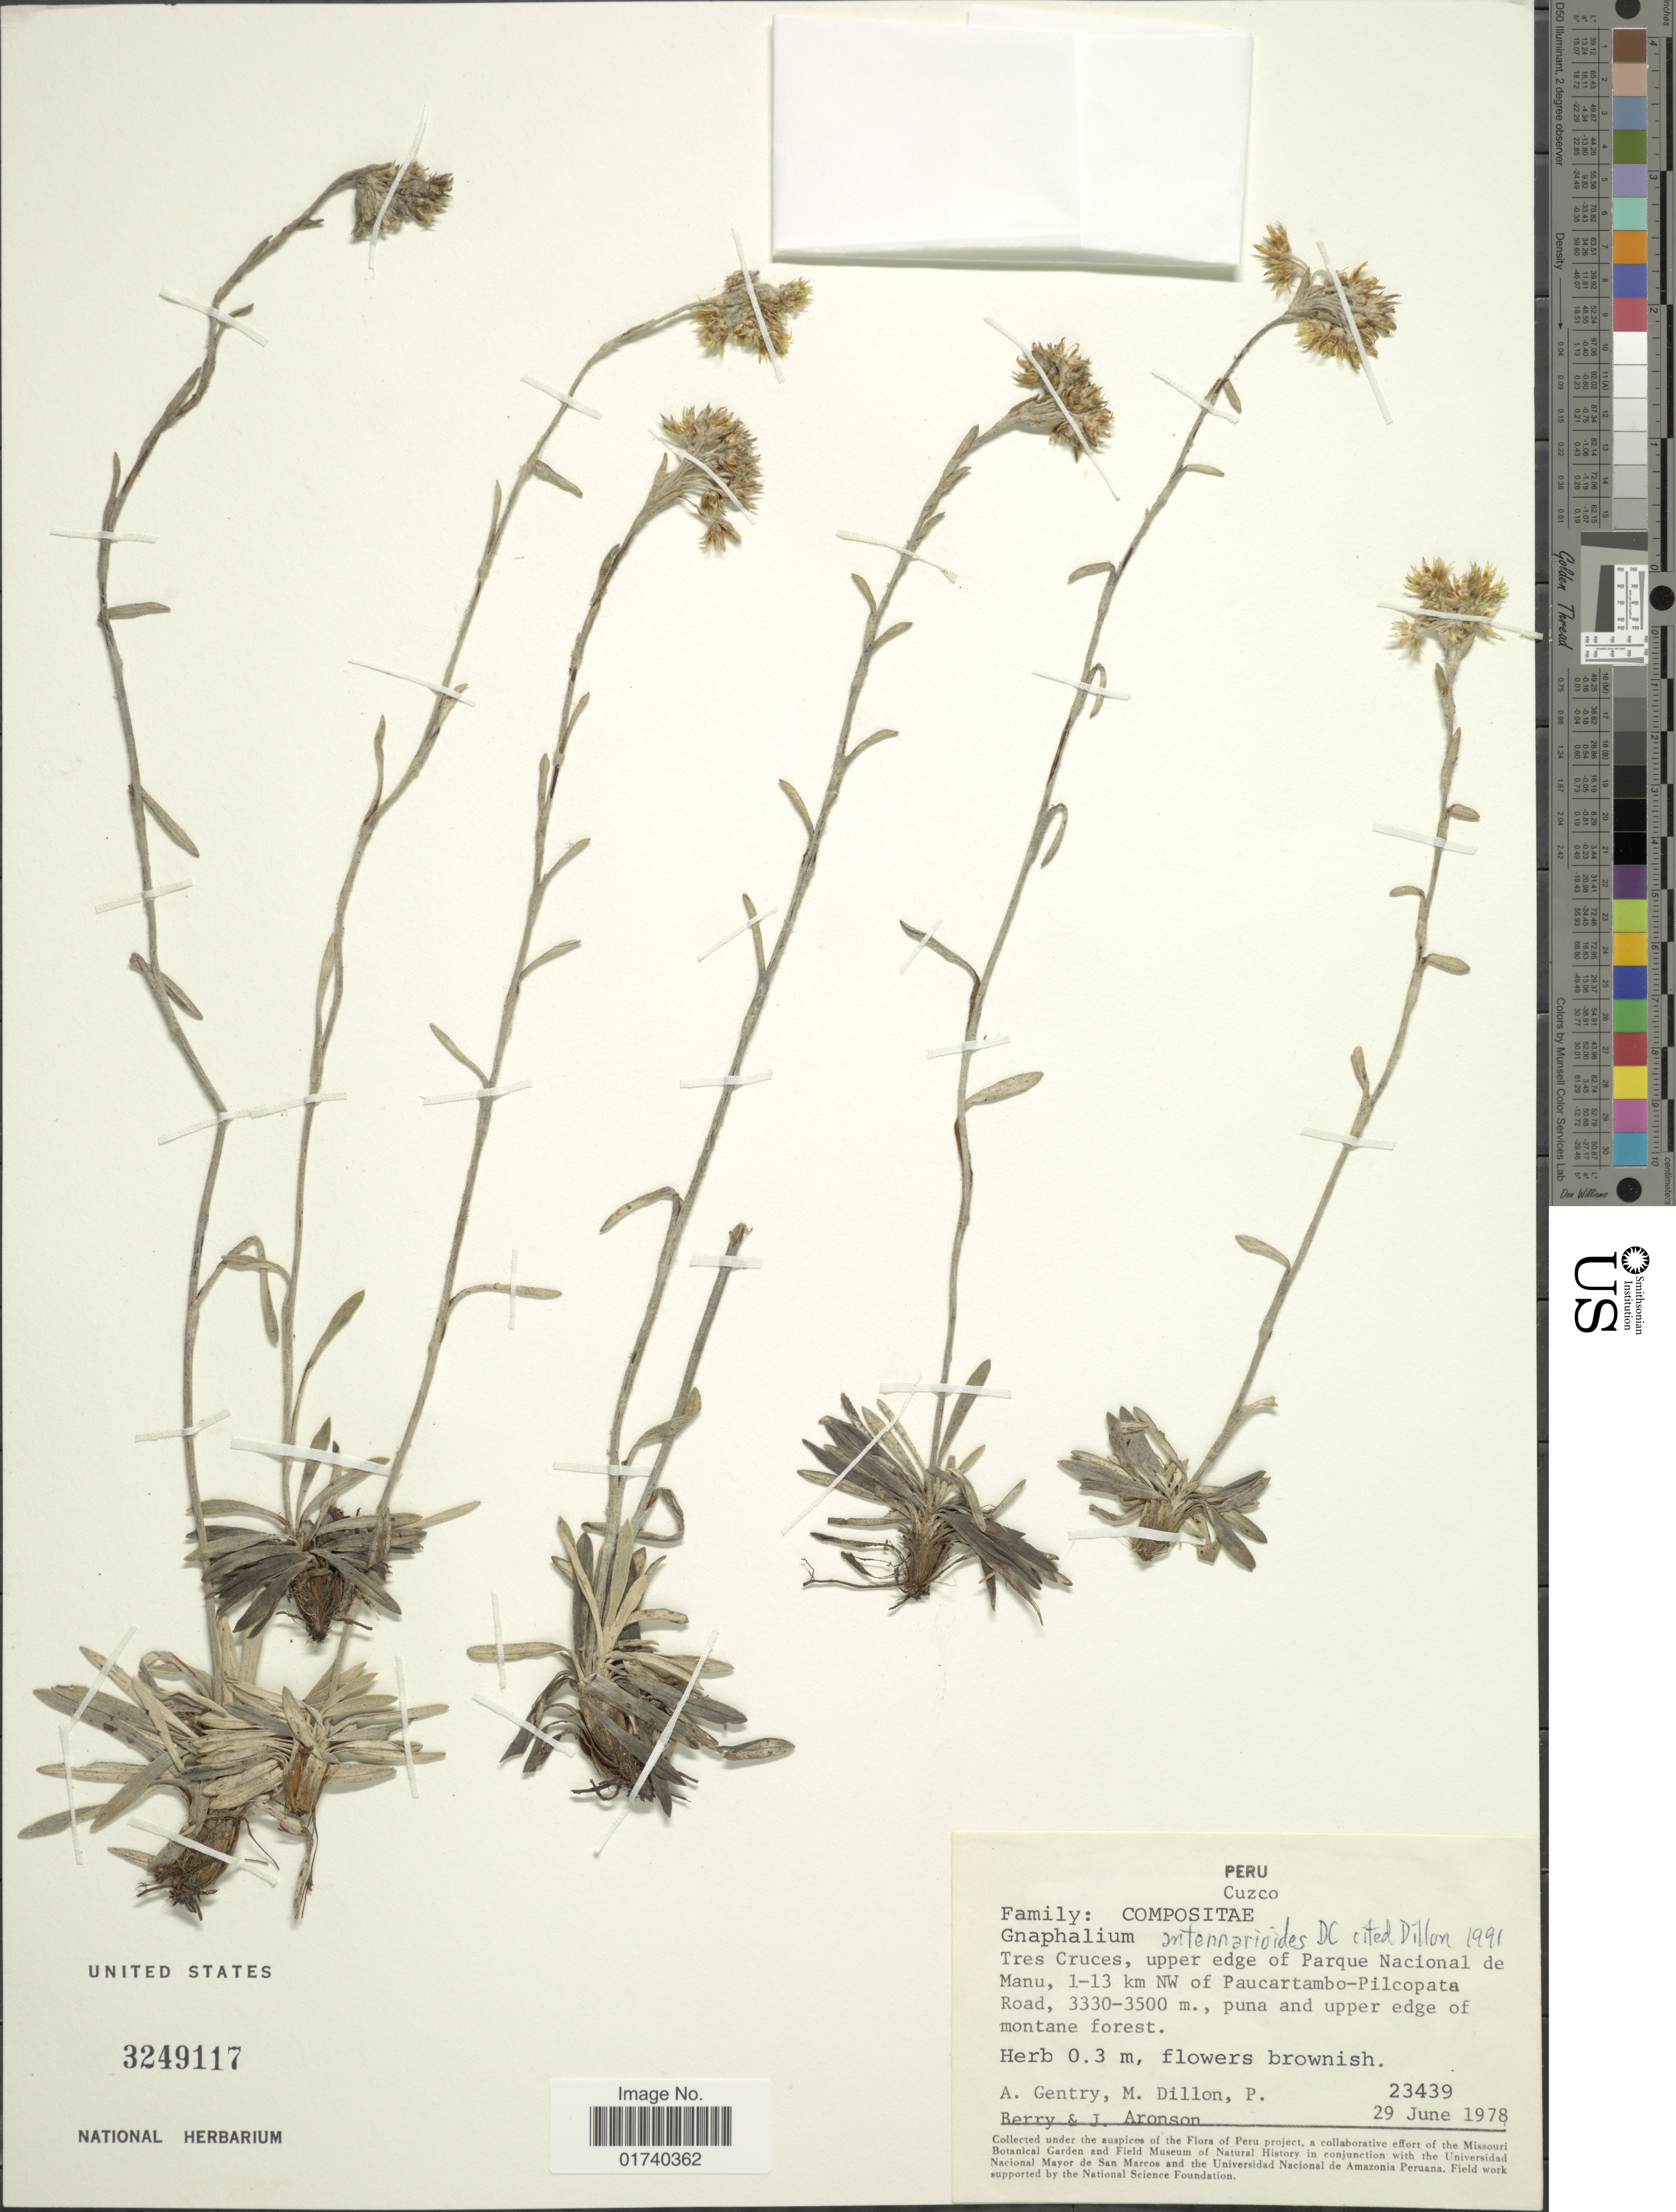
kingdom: Plantae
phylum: Tracheophyta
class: Magnoliopsida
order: Asterales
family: Asteraceae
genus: Quasiantennaria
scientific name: Quasiantennaria linearifolia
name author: (Wedd.) R.J. Bayer & M.O. Dillon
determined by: Nesom, Guy L.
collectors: A. H. Gentry, M. O. Dillon, P. Berry & J. Aronson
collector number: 23439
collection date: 1978-06-29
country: Peru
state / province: Cusco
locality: Tres Cruces, upper edge of Parque Nacional de Manu, 1-13 km NW of Paucartambo - Pilcopata Road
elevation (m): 3330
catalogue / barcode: US 3249117